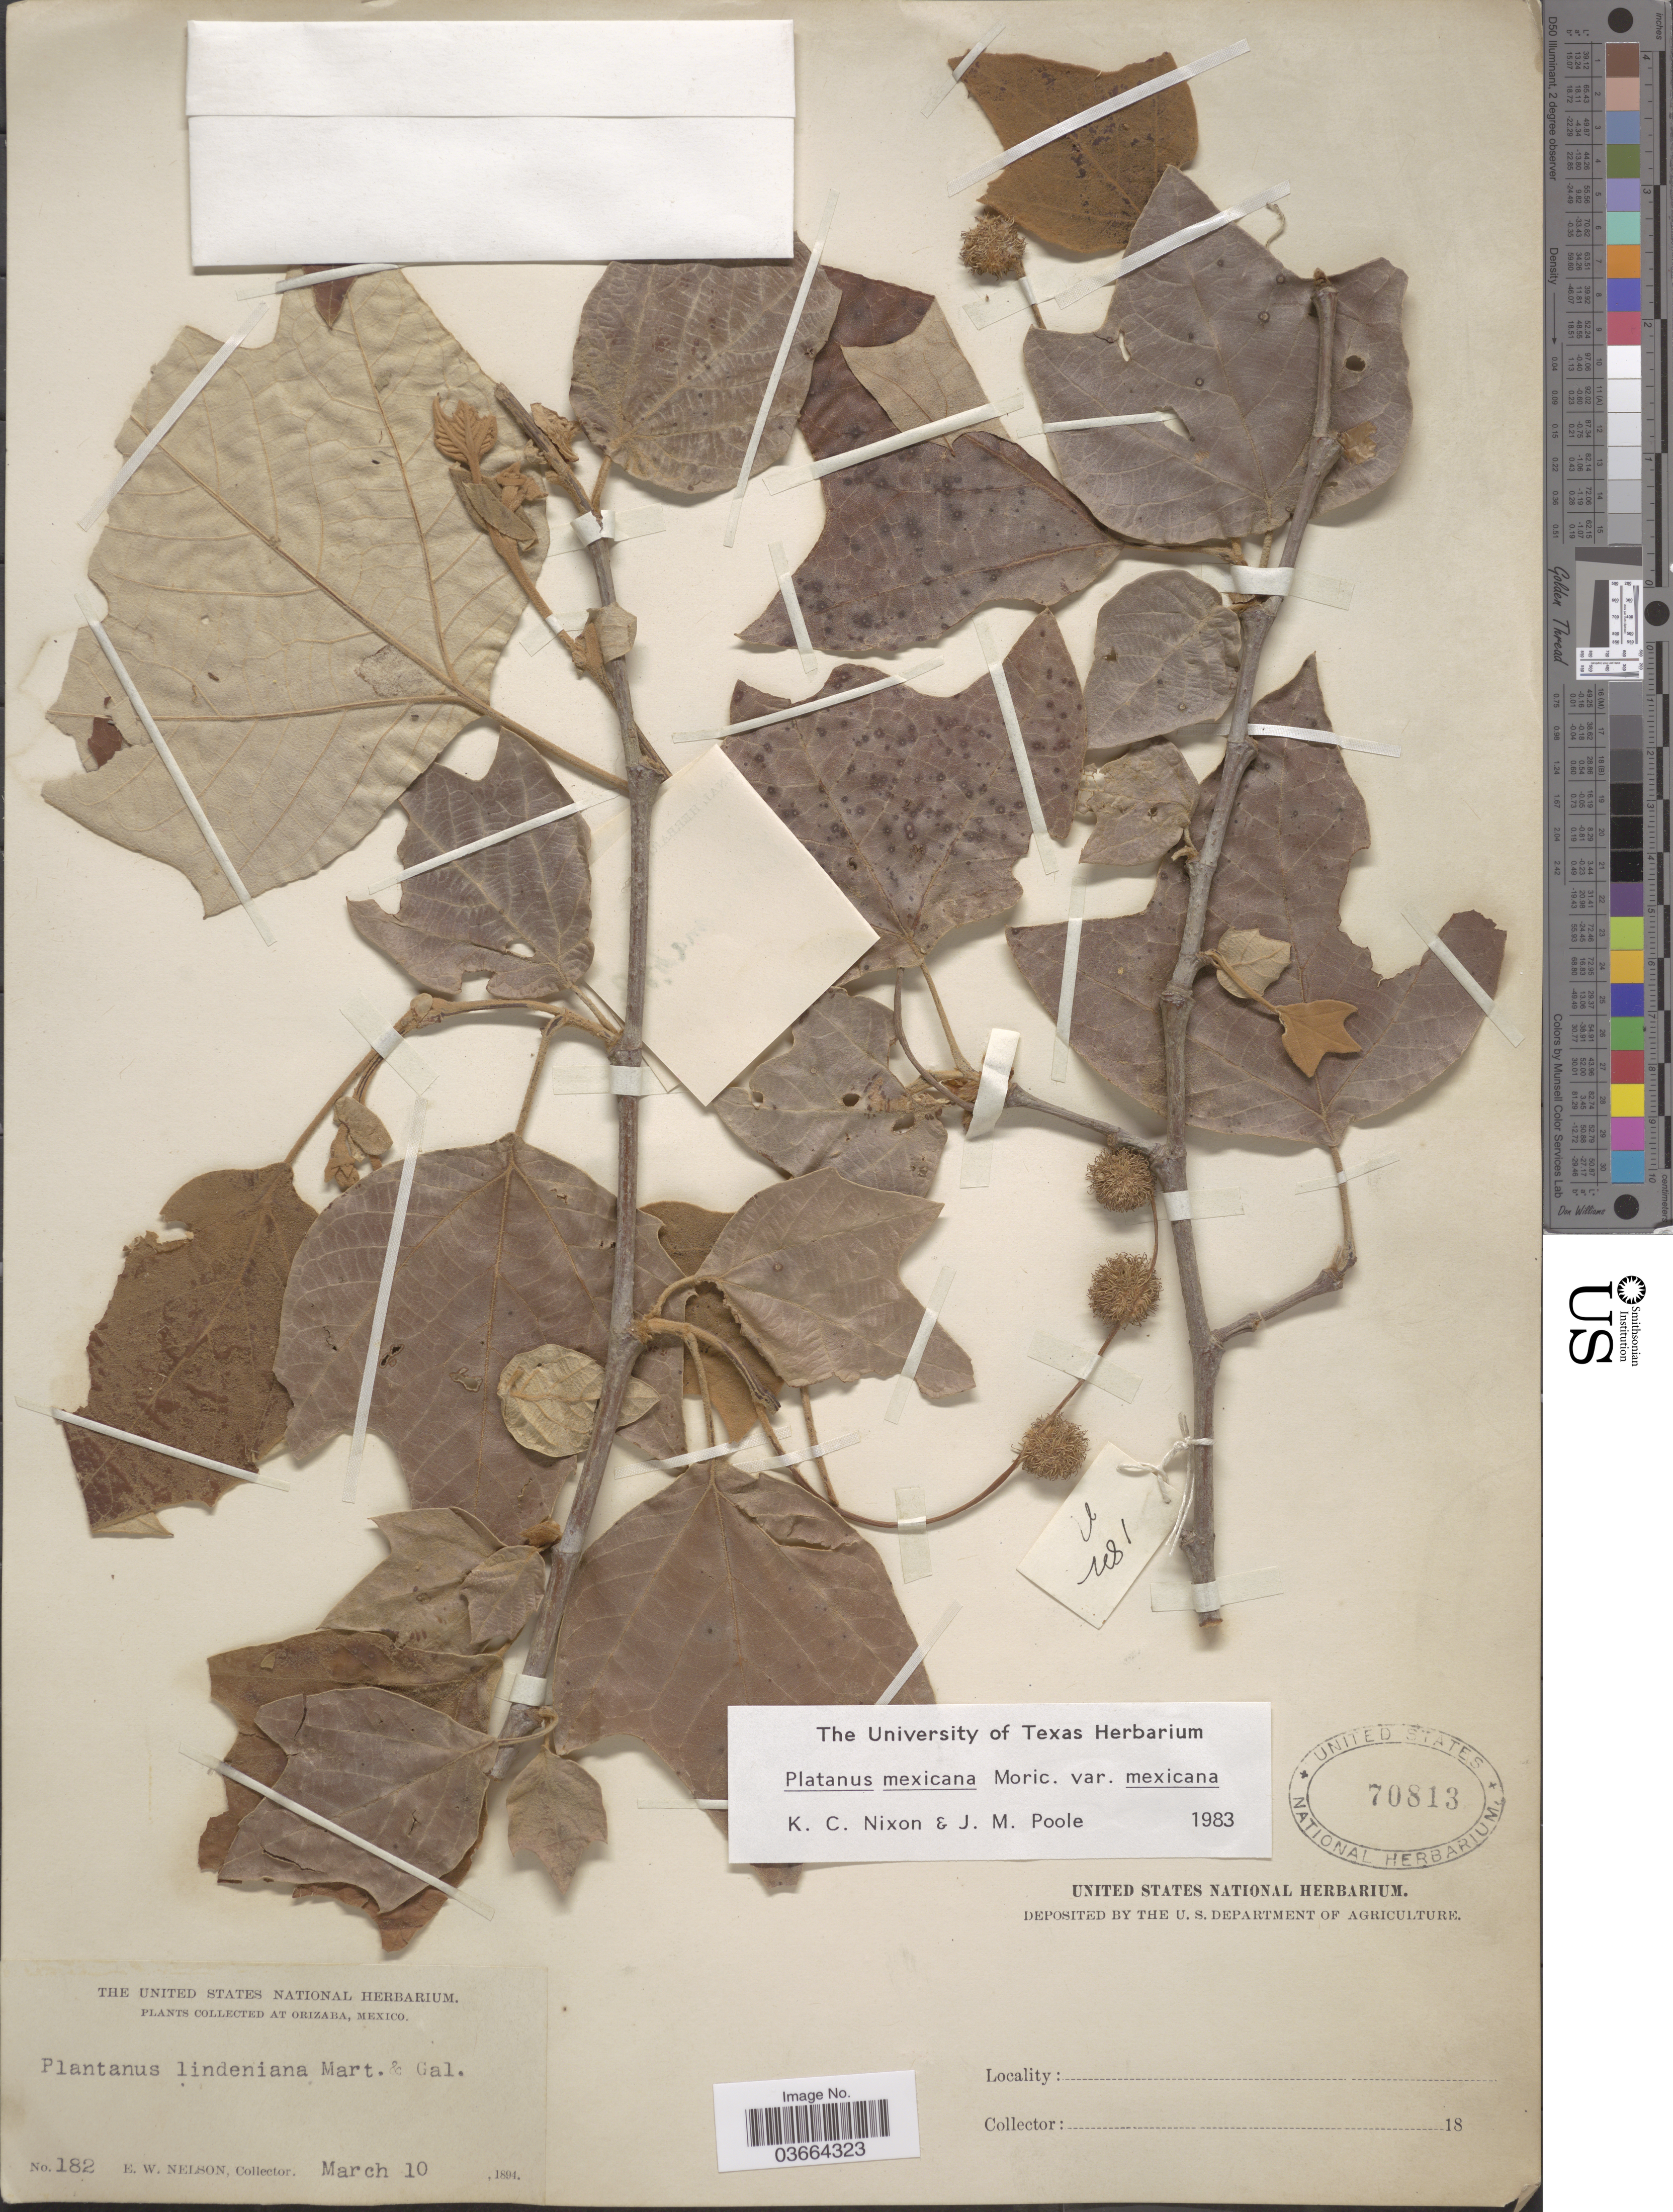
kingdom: Plantae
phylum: Tracheophyta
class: Magnoliopsida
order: Proteales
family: Platanaceae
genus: Platanus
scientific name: Platanus mexicana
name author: Moric.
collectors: E. W. Nelson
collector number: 182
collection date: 1894-03-10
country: Mexico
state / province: México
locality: Orizaba.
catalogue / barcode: US 70813